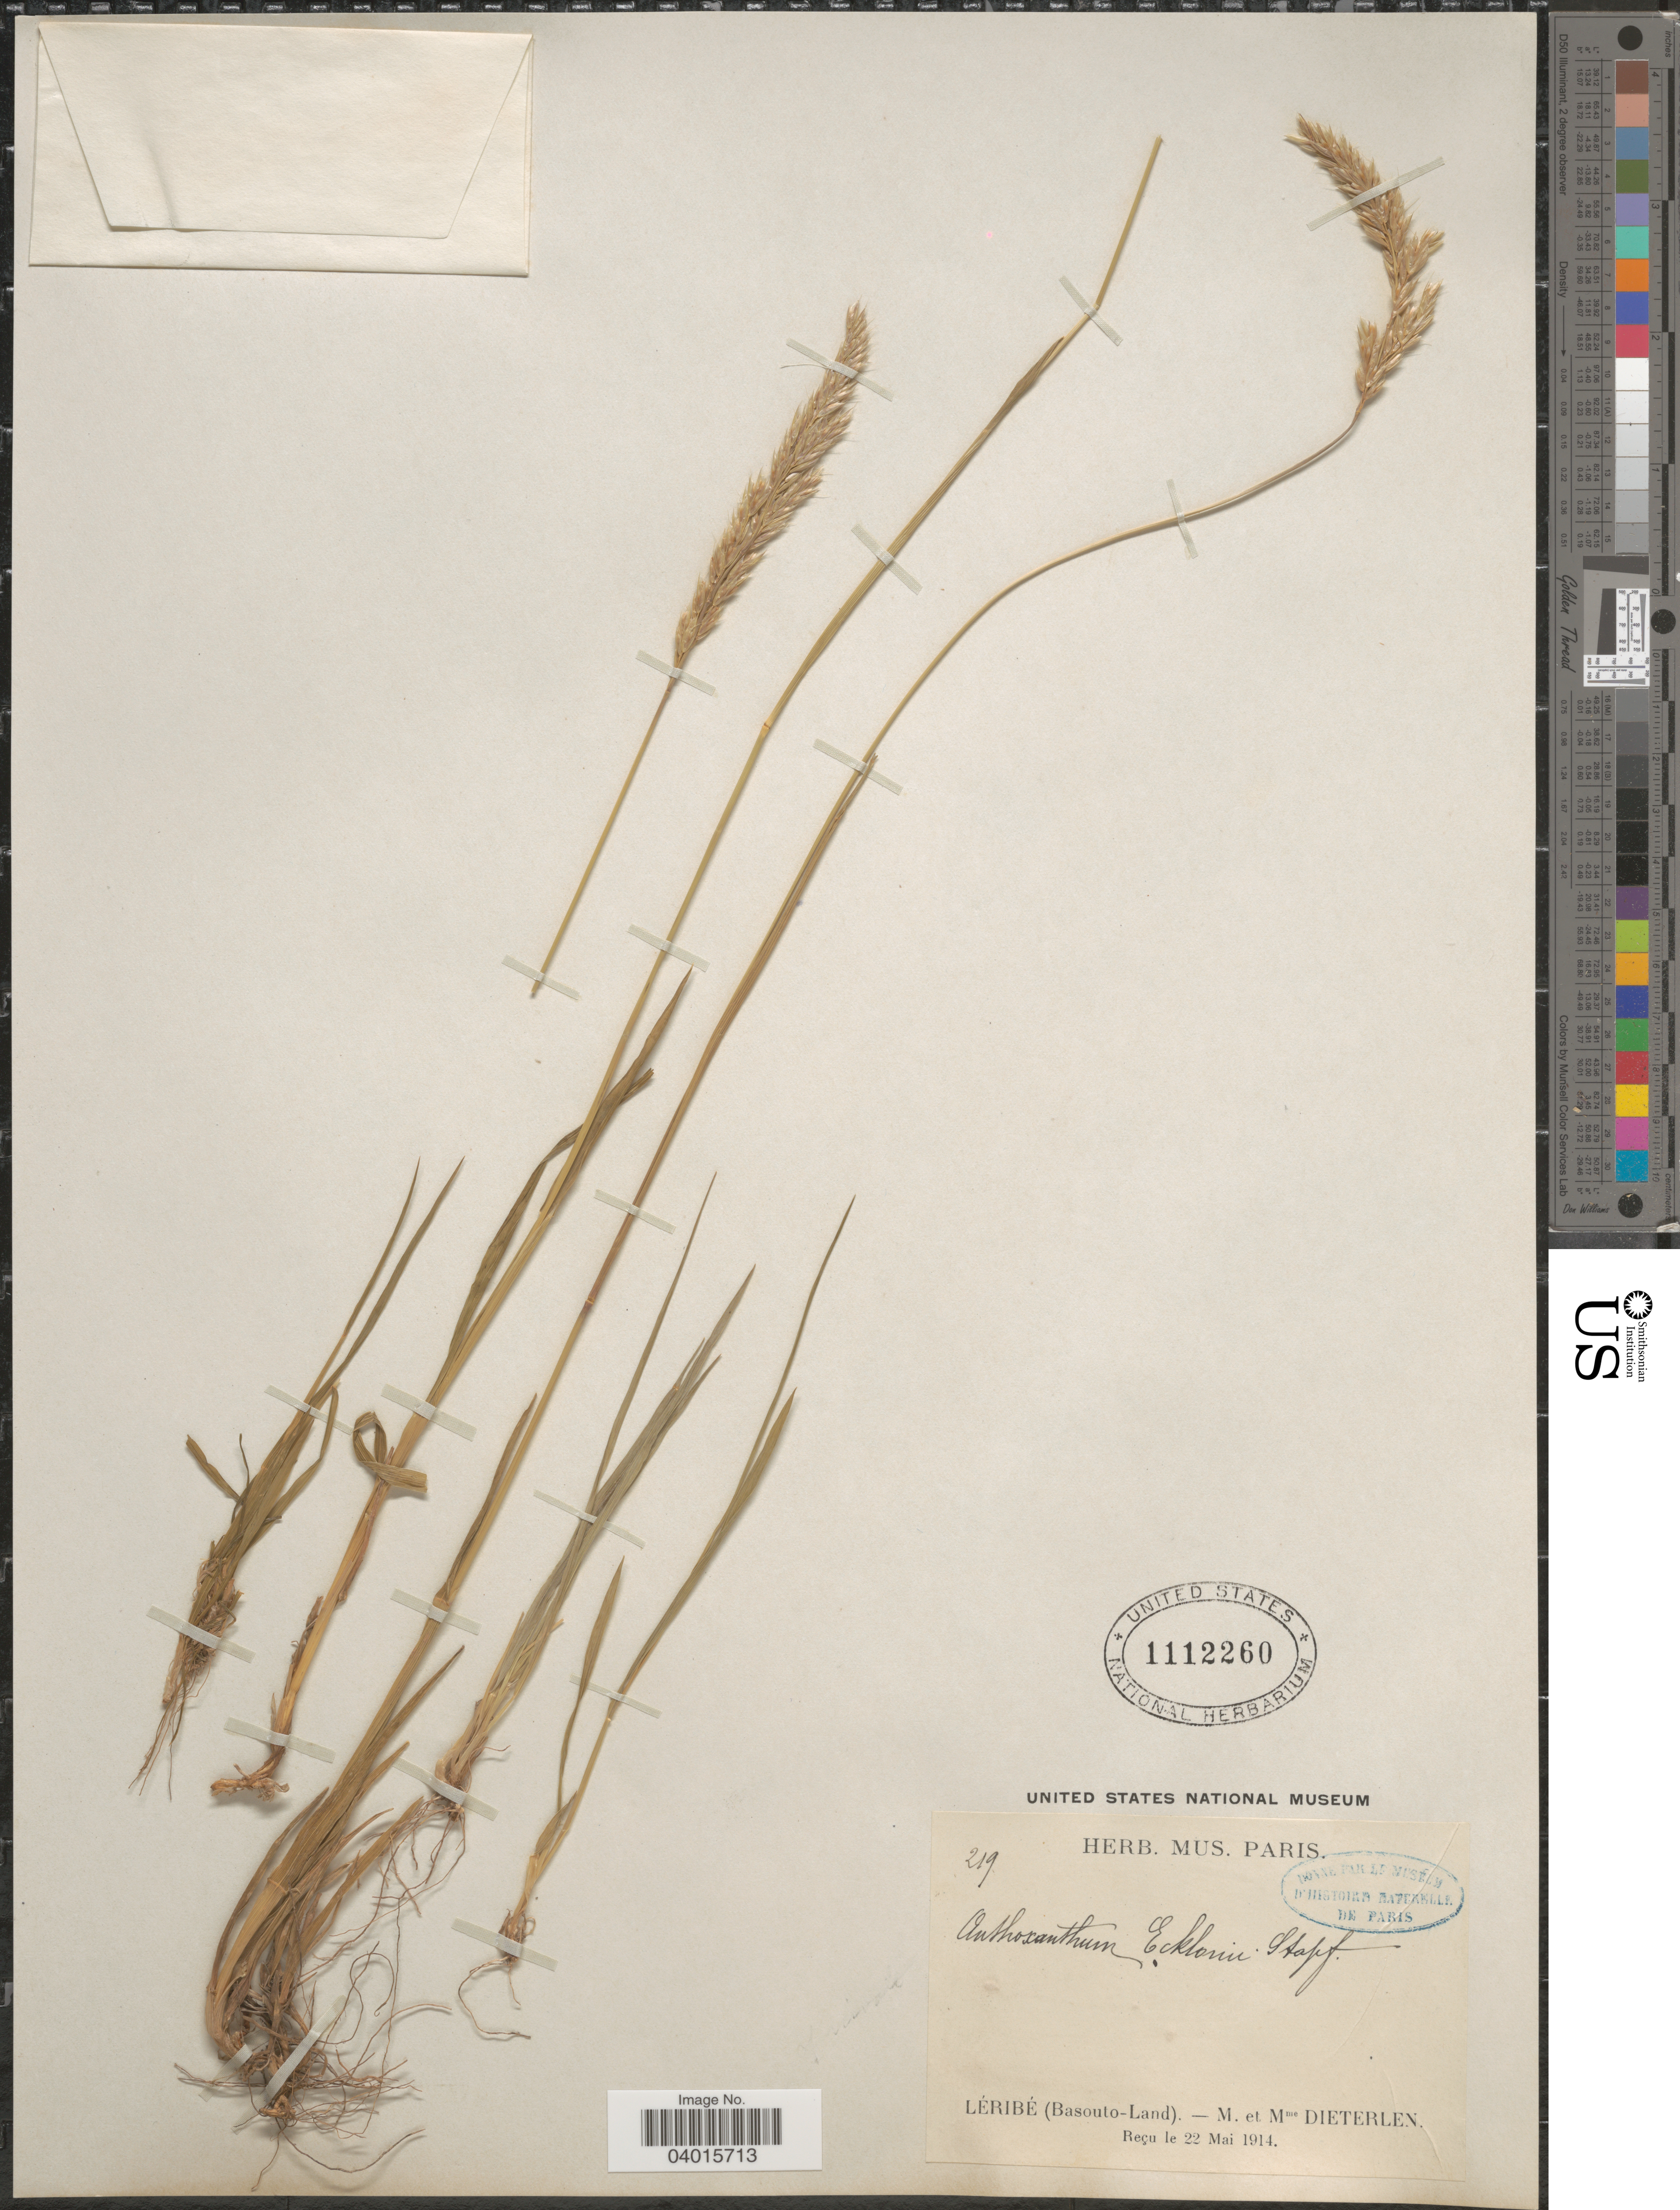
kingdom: Plantae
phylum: Tracheophyta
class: Liliopsida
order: Poales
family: Poaceae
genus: Anthoxanthum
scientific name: Anthoxanthum ecklonii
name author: (Nees) Stapf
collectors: M. Dieterlen & M. Dieterlen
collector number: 219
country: Lesotho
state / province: Leribe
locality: Léribé (Basouto-Land).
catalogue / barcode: US 1112260